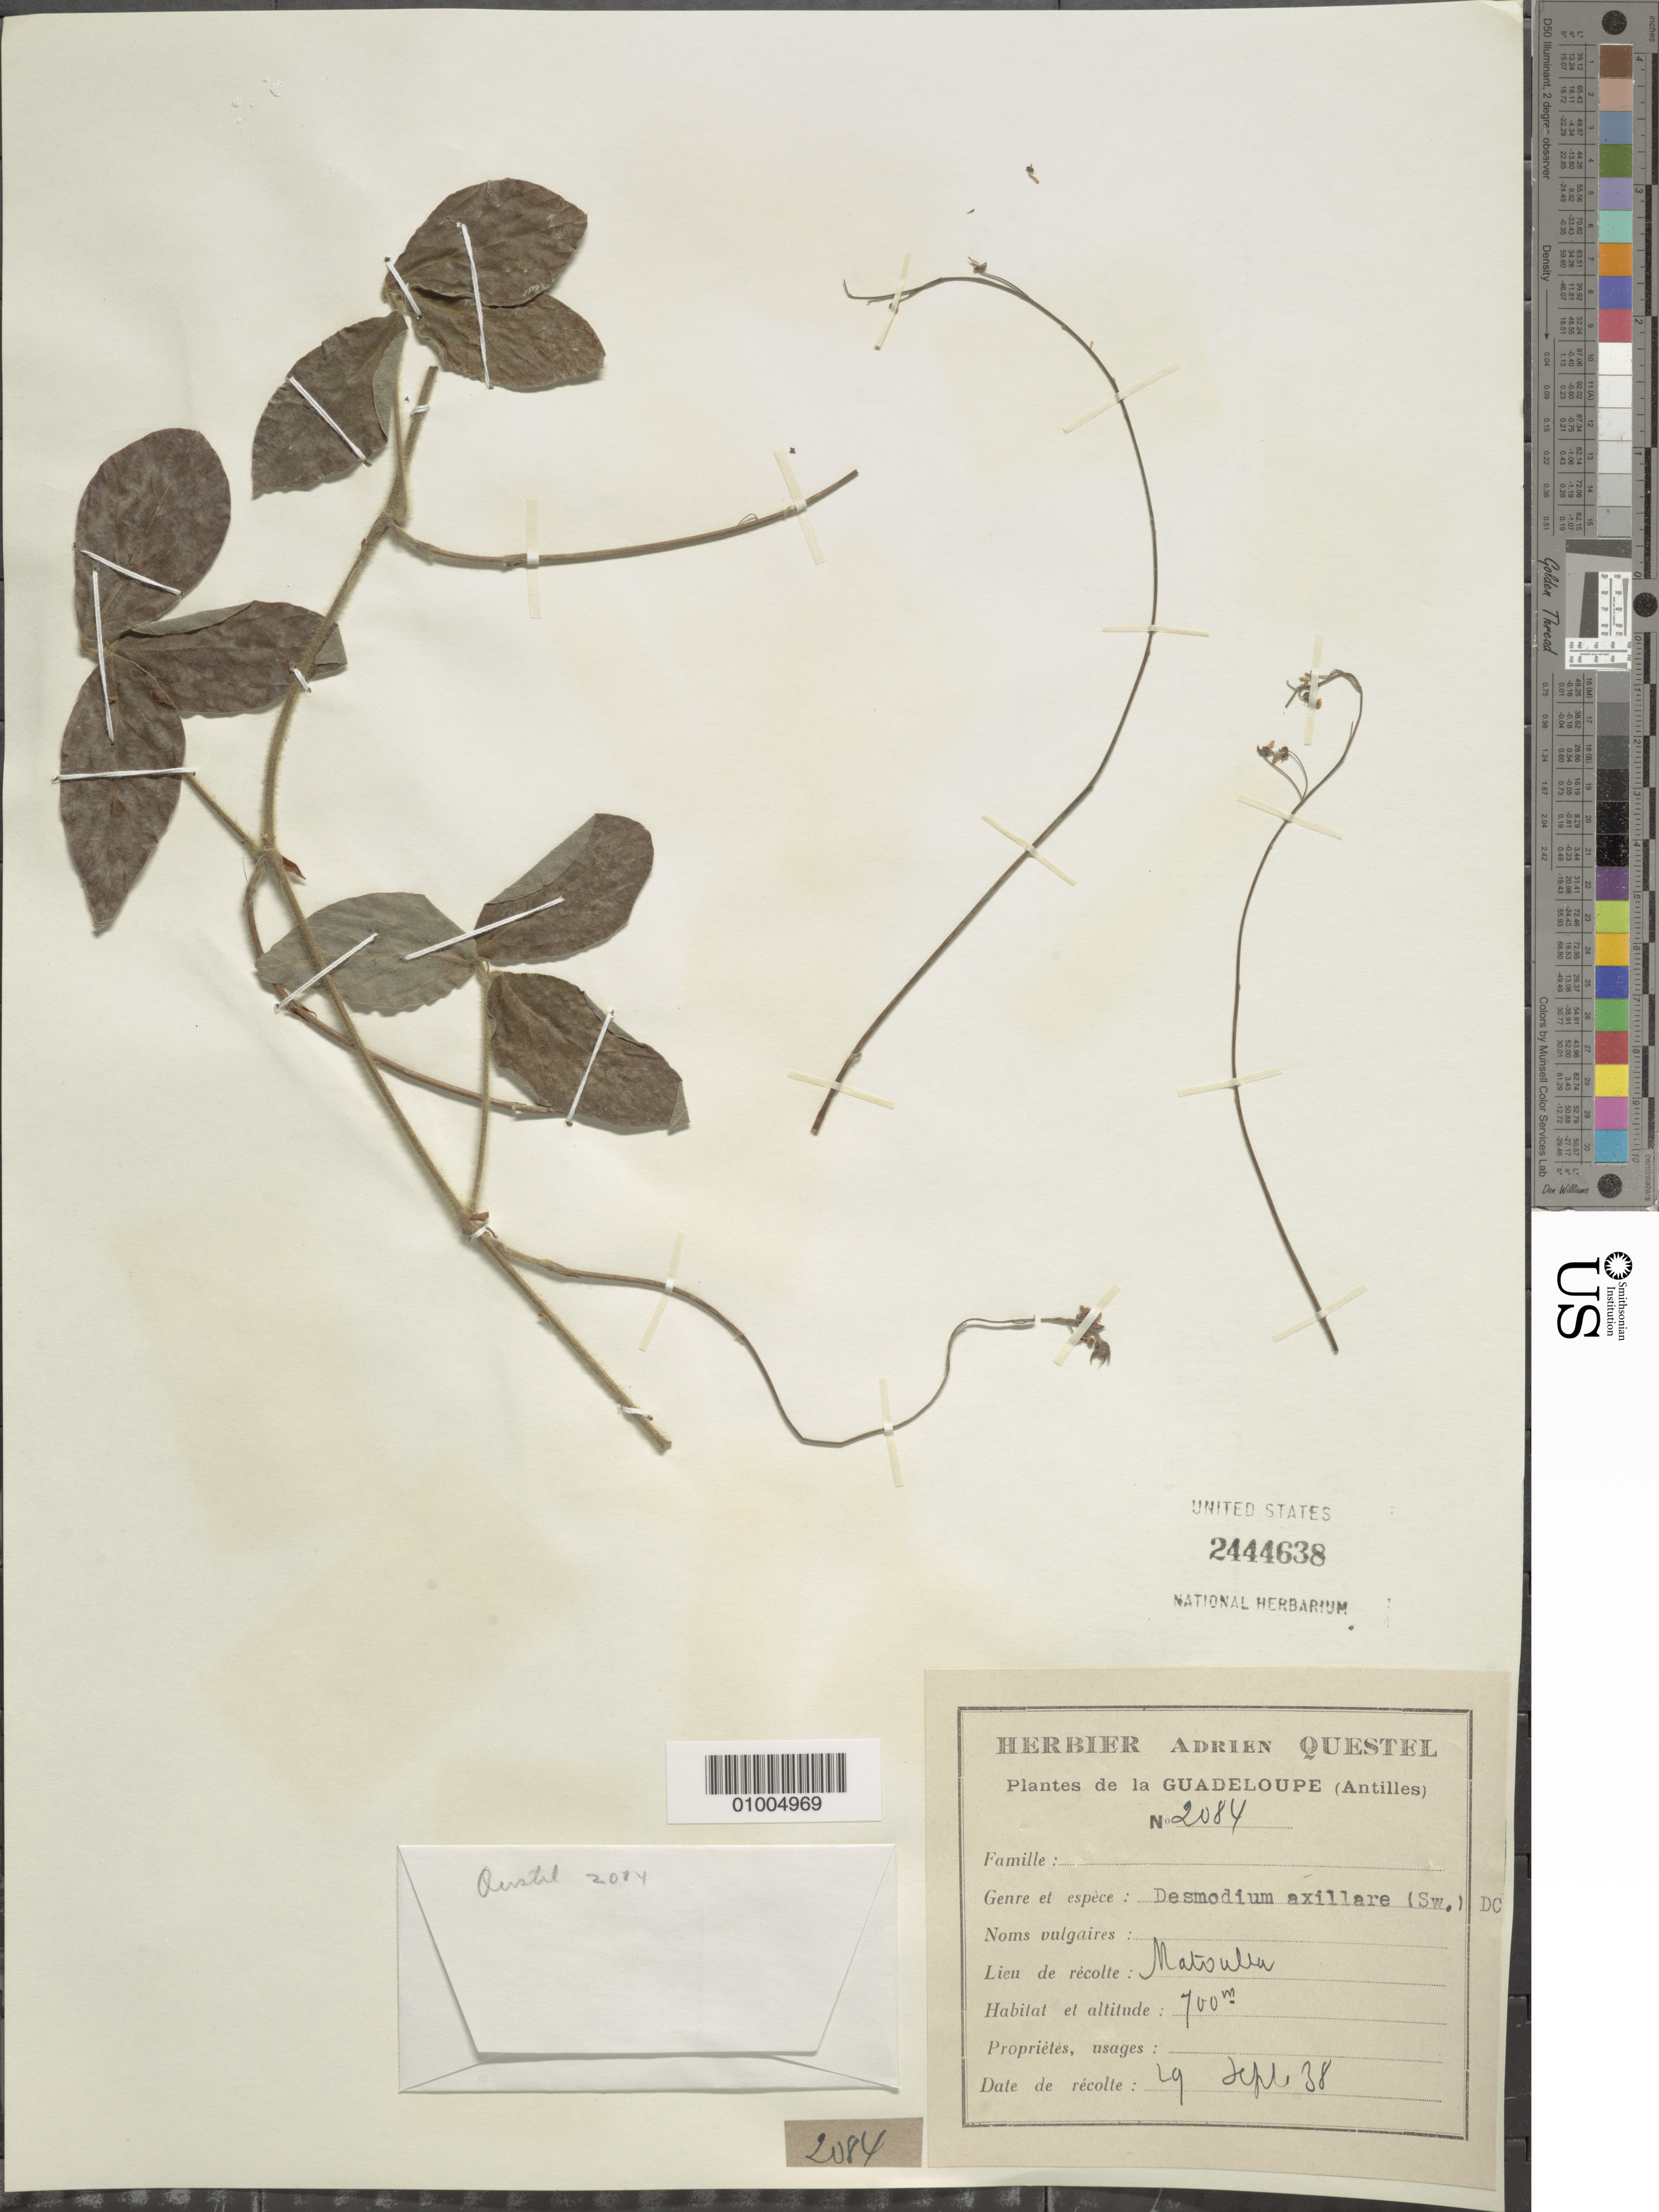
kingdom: Plantae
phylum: Tracheophyta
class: Magnoliopsida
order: Fabales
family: Fabaceae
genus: Desmodium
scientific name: Desmodium axillare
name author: (Sw.) DC.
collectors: A. Questel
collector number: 2084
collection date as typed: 19 Sep 1938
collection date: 1938-09-19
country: Guadeloupe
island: Basse Terre [Guadeloupe]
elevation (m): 700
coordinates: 0 N, 0 E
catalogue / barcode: US 2444638